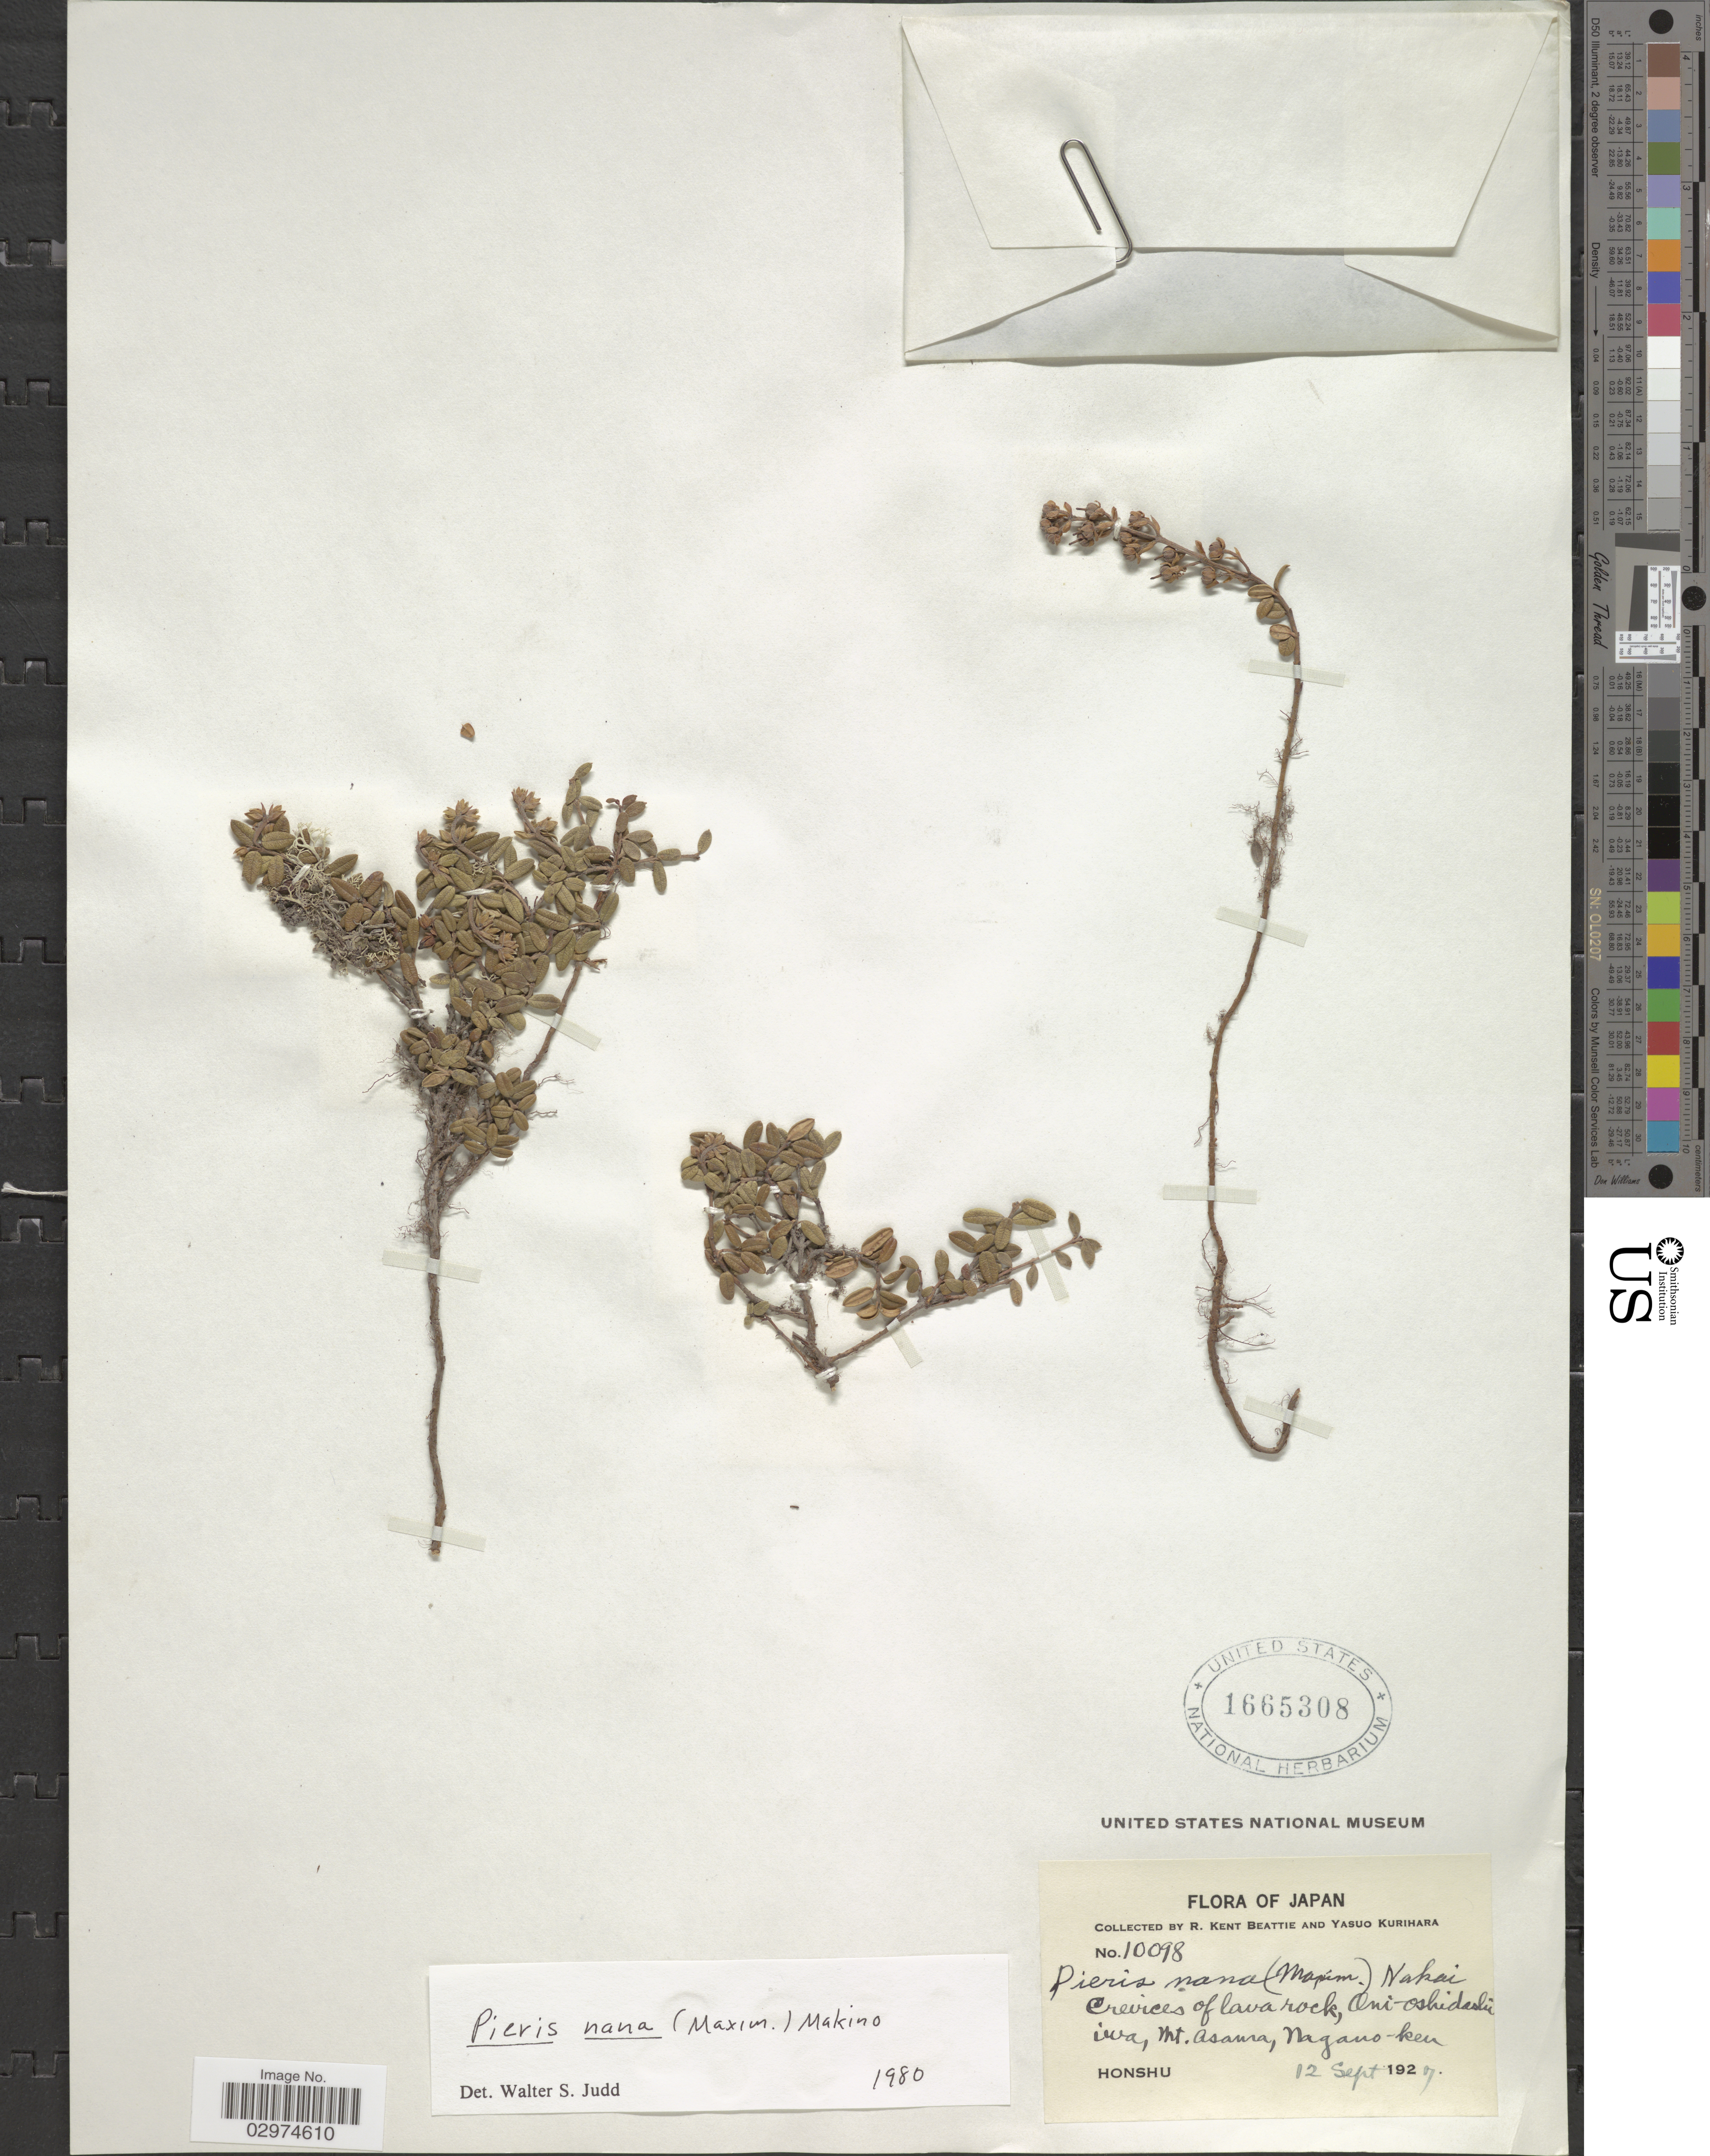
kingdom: Plantae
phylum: Tracheophyta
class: Magnoliopsida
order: Ericales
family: Ericaceae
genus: Pieris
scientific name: Pieris nana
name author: (Maxim.) Makino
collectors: R. K. Beattie & Y. Kurihara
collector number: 10098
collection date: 1927-09-12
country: Japan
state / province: Nagano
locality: Oni-Oshidashi-iwa, Mt. Asama, Nagano-ken.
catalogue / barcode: US 1665308